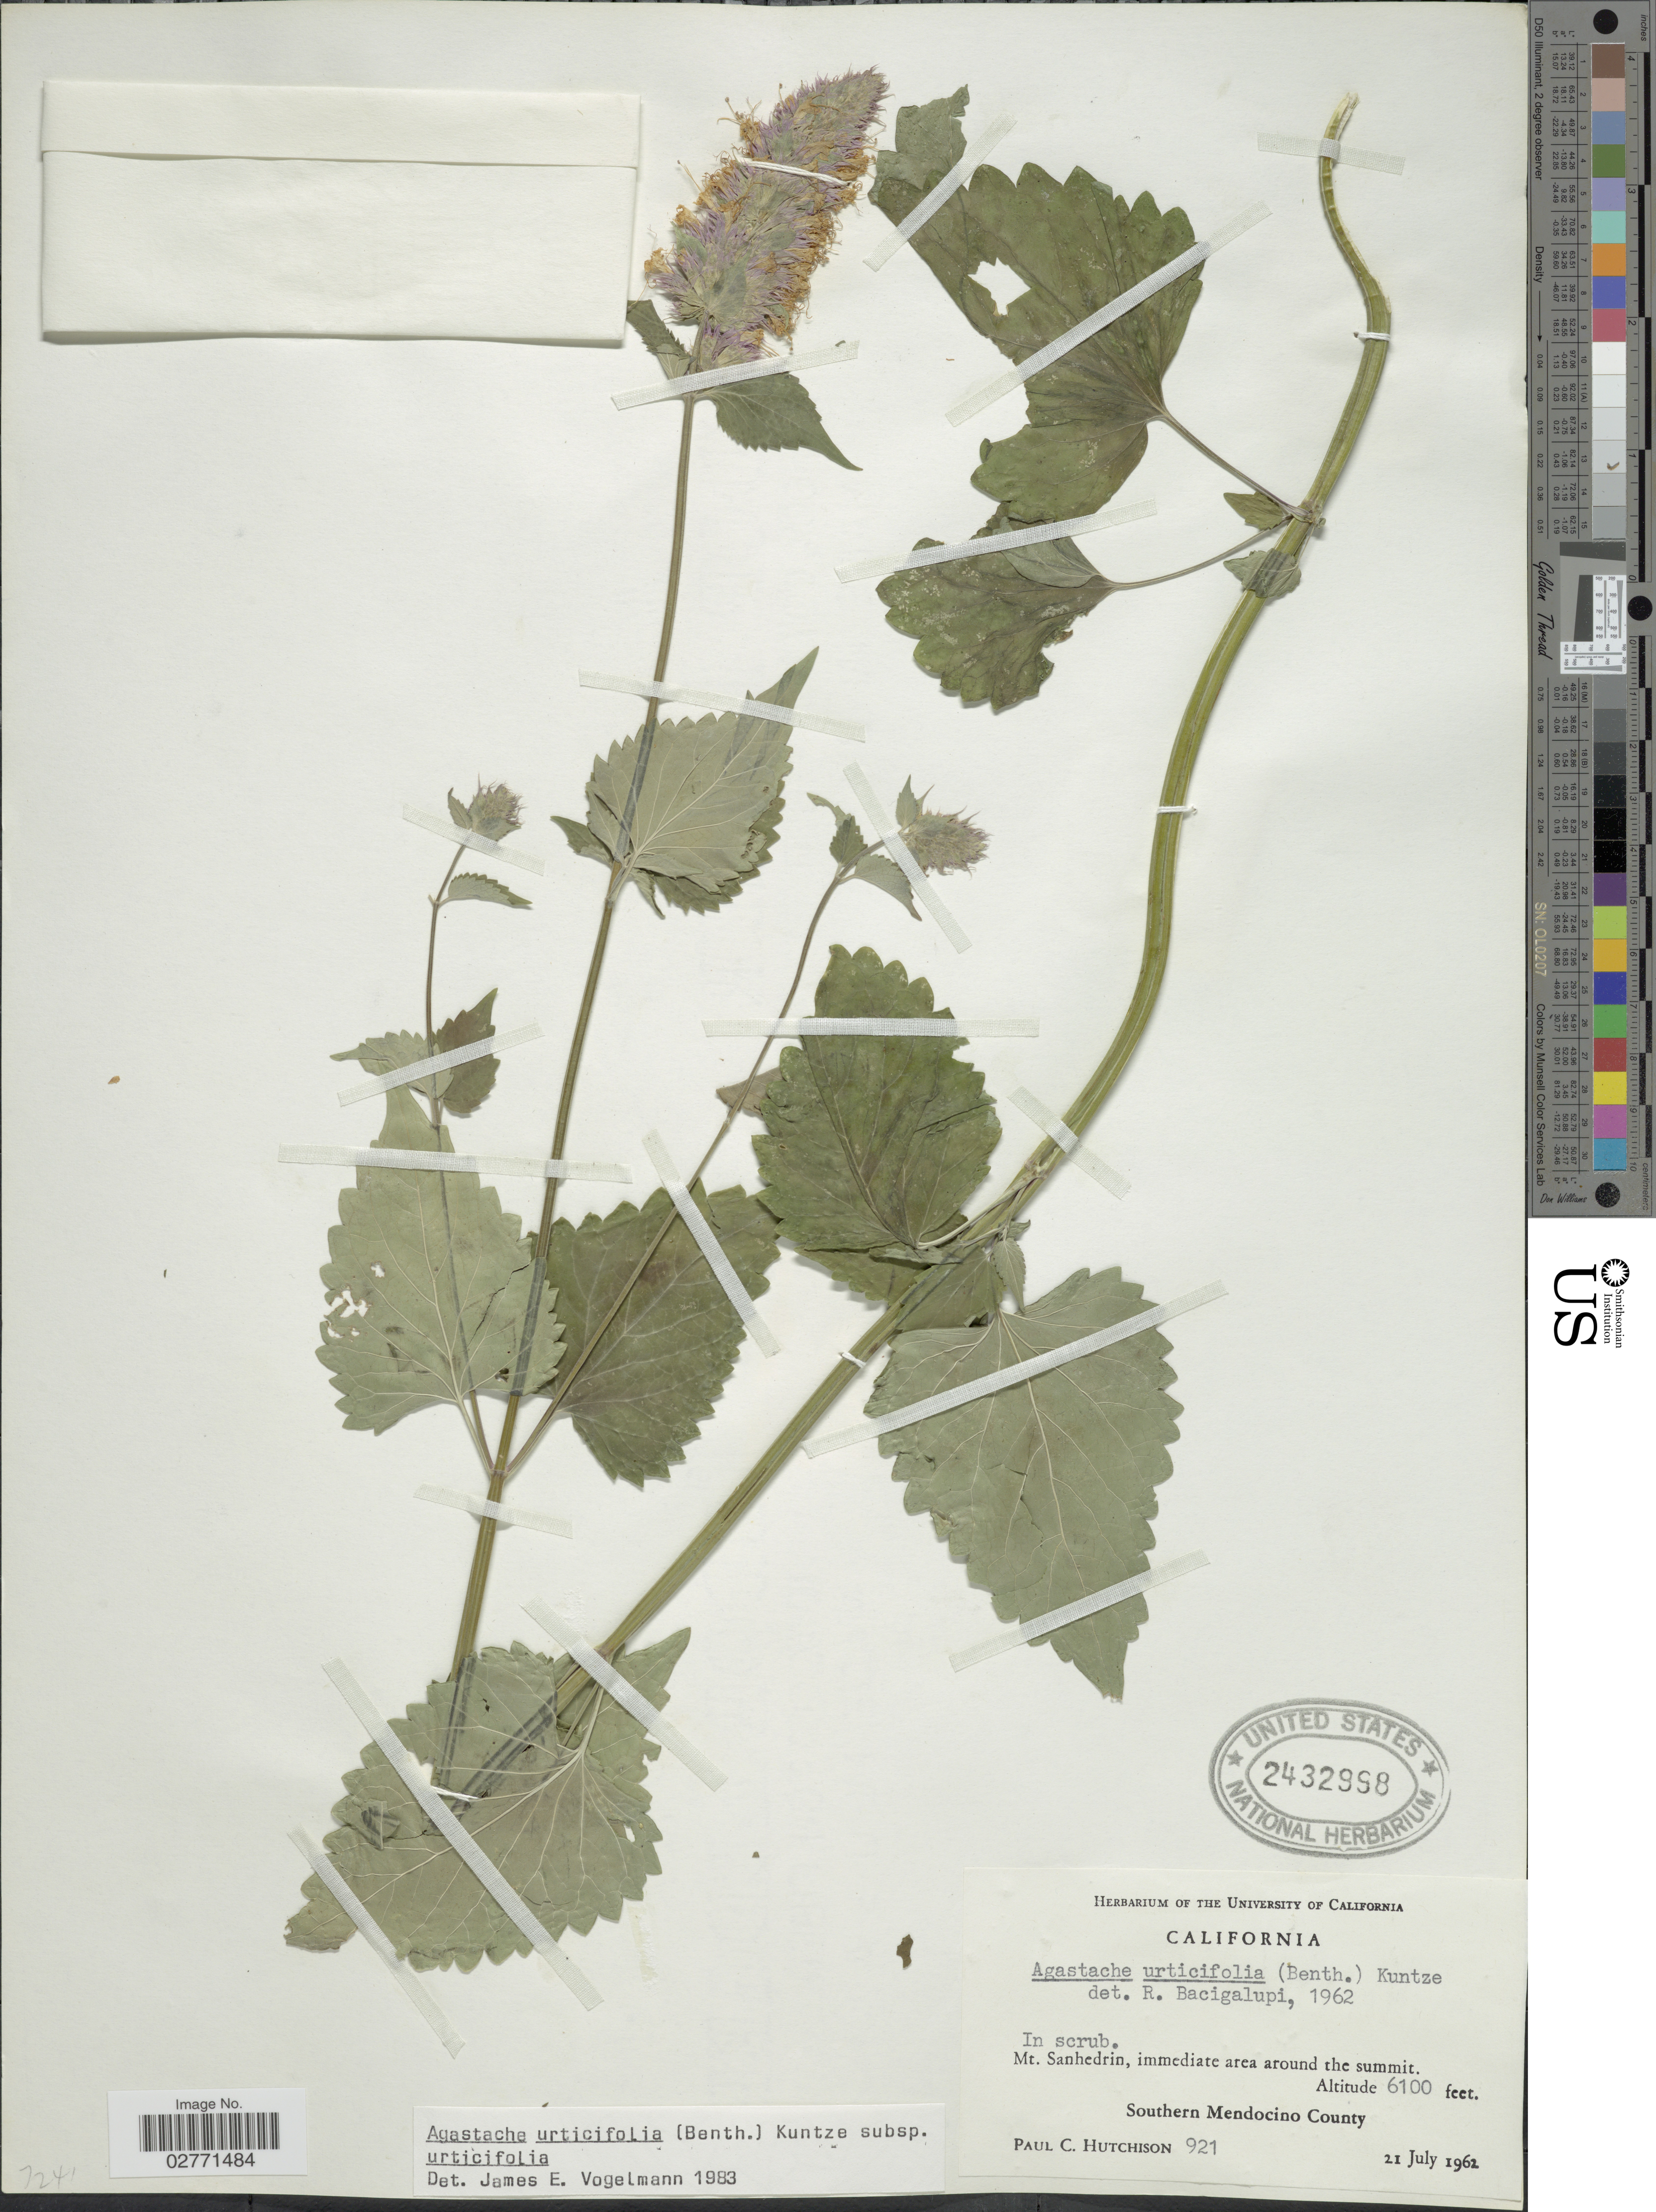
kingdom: Plantae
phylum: Tracheophyta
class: Magnoliopsida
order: Lamiales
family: Lamiaceae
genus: Agastache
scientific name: Agastache urticifolia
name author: (Benth.) Kuntze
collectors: P. C. Hutchison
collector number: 921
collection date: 1962-07-21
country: United States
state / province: California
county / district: Mendocino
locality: In scrub. Mt. Sanhedrin, immediate area around the summit. Southern Mendocino County.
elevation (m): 1859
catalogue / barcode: US 2432998